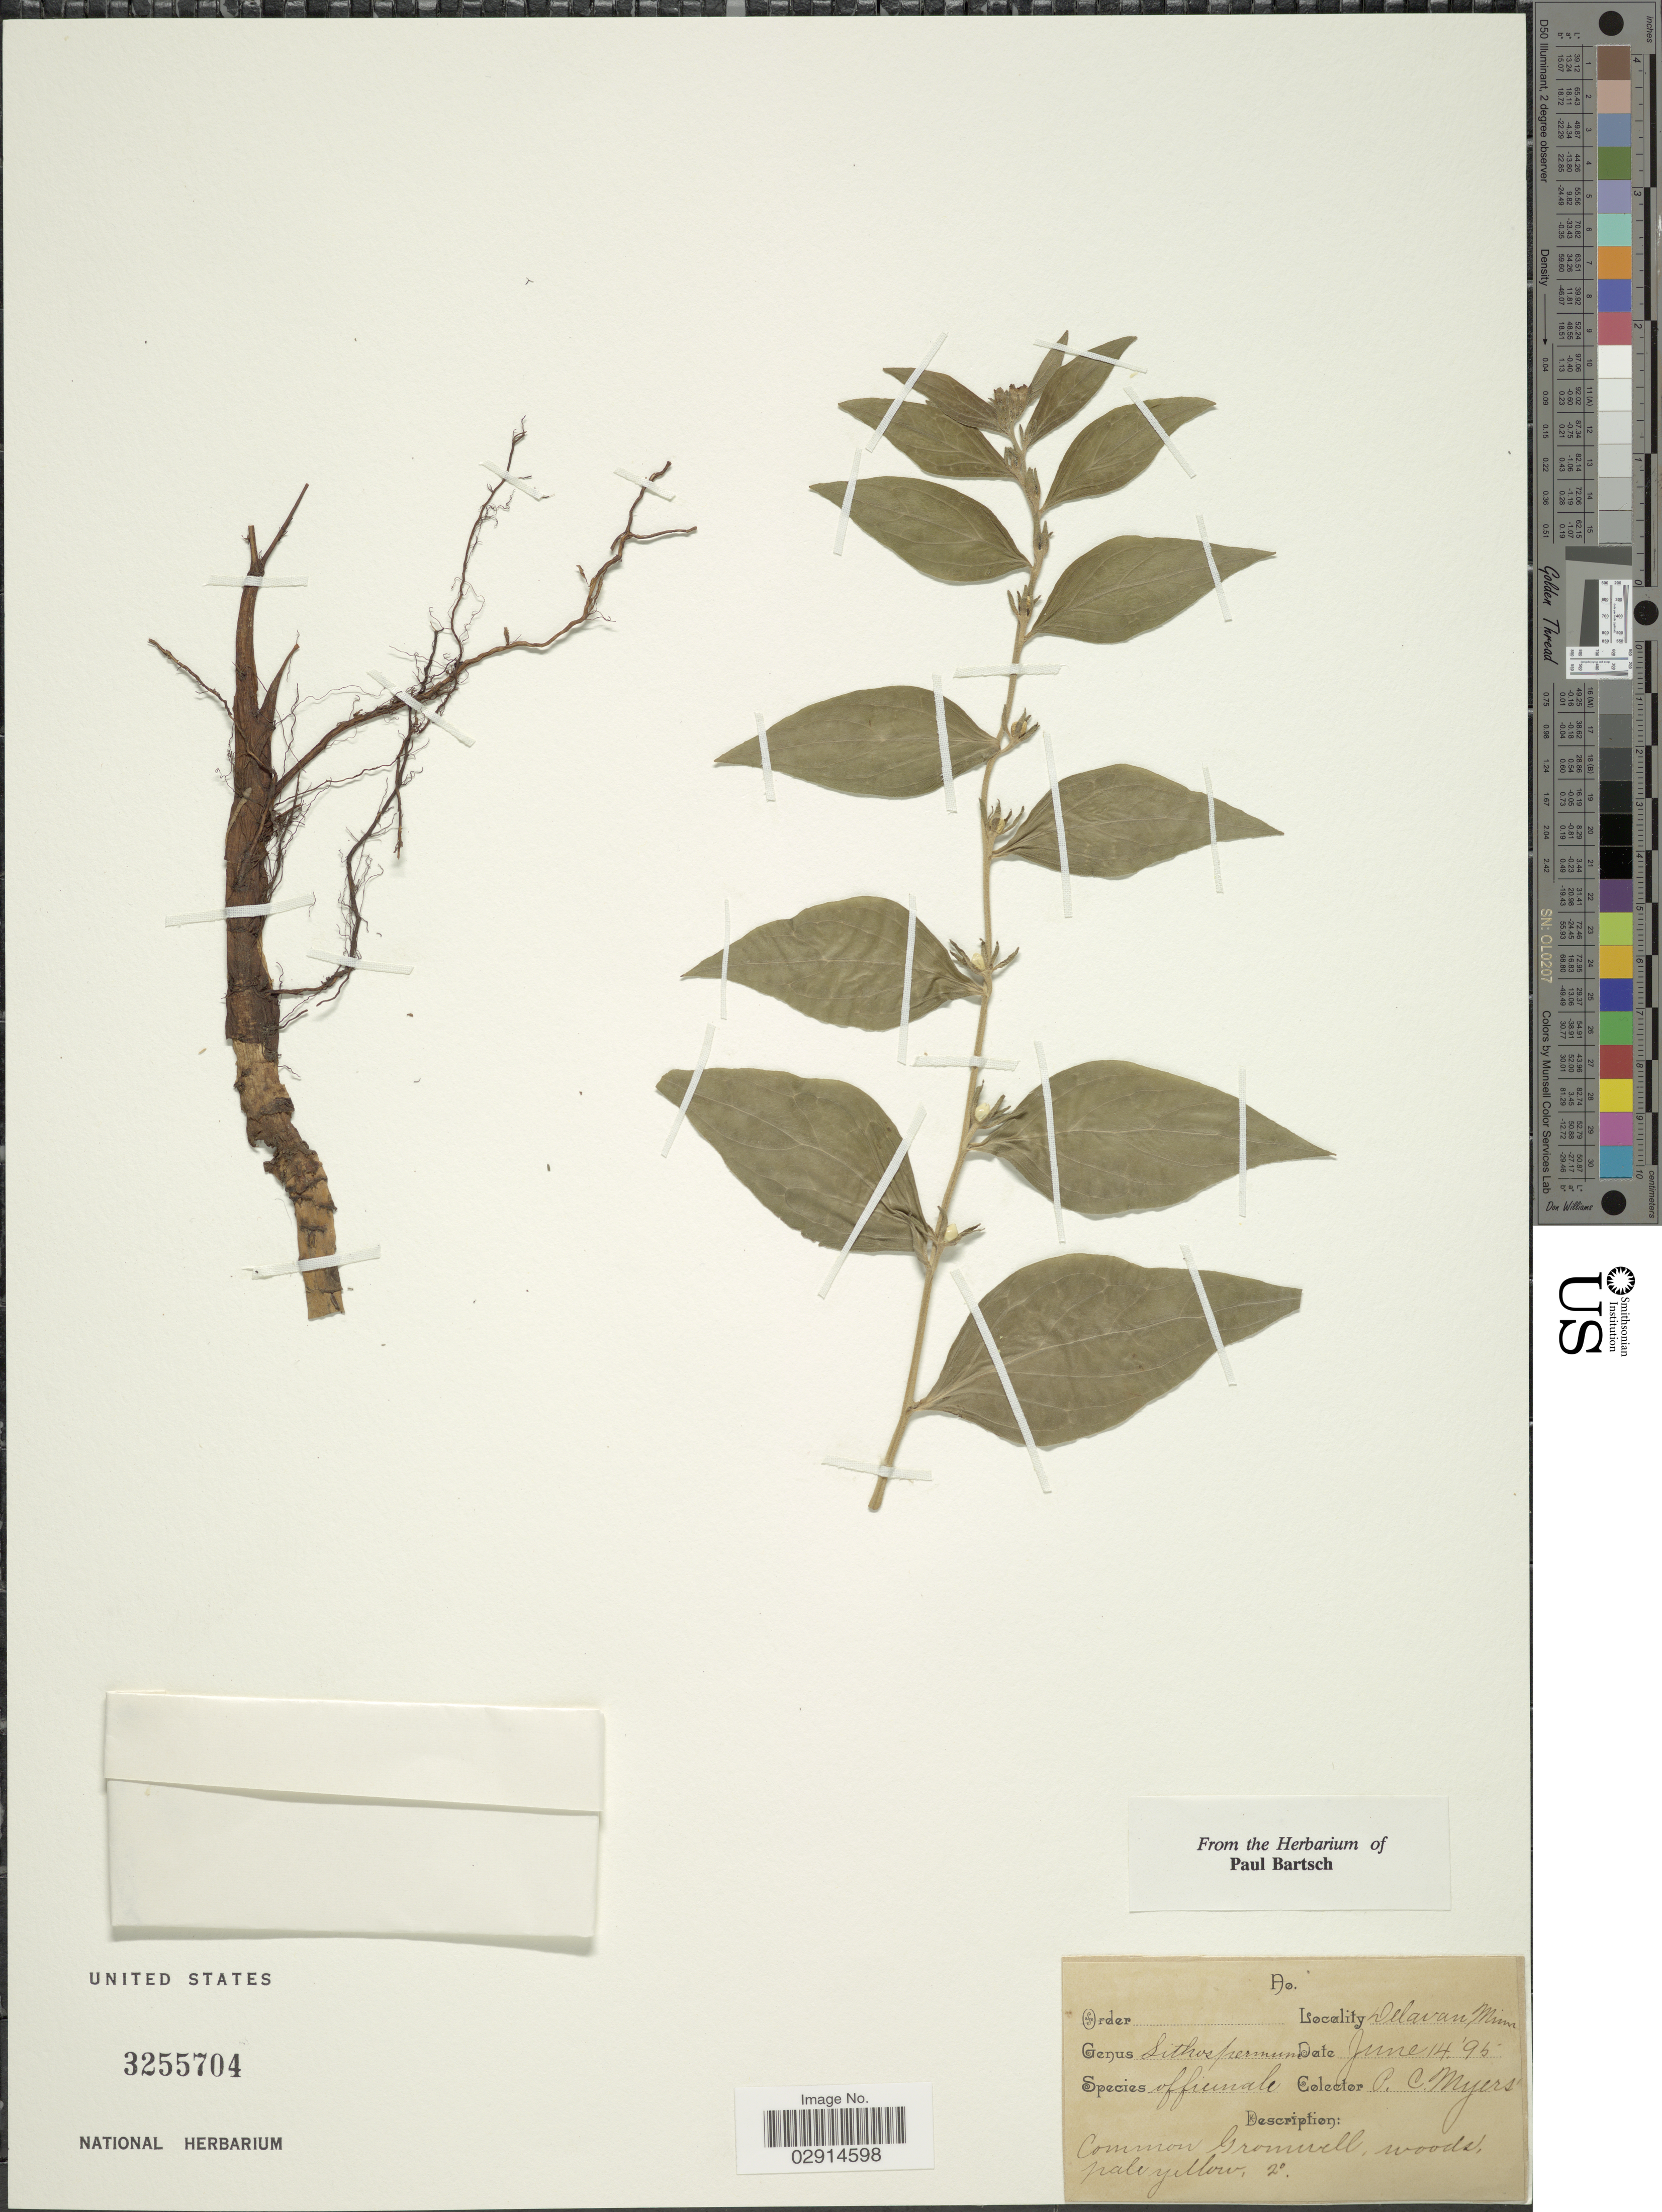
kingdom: Plantae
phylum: Tracheophyta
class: Magnoliopsida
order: Boraginales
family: Boraginaceae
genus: Lithospermum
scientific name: Lithospermum officinale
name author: L.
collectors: P. Myers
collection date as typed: Transcribed d/m/y: 14/6/95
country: United States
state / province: Minnesota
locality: Delavan Minn.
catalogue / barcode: US 3255704